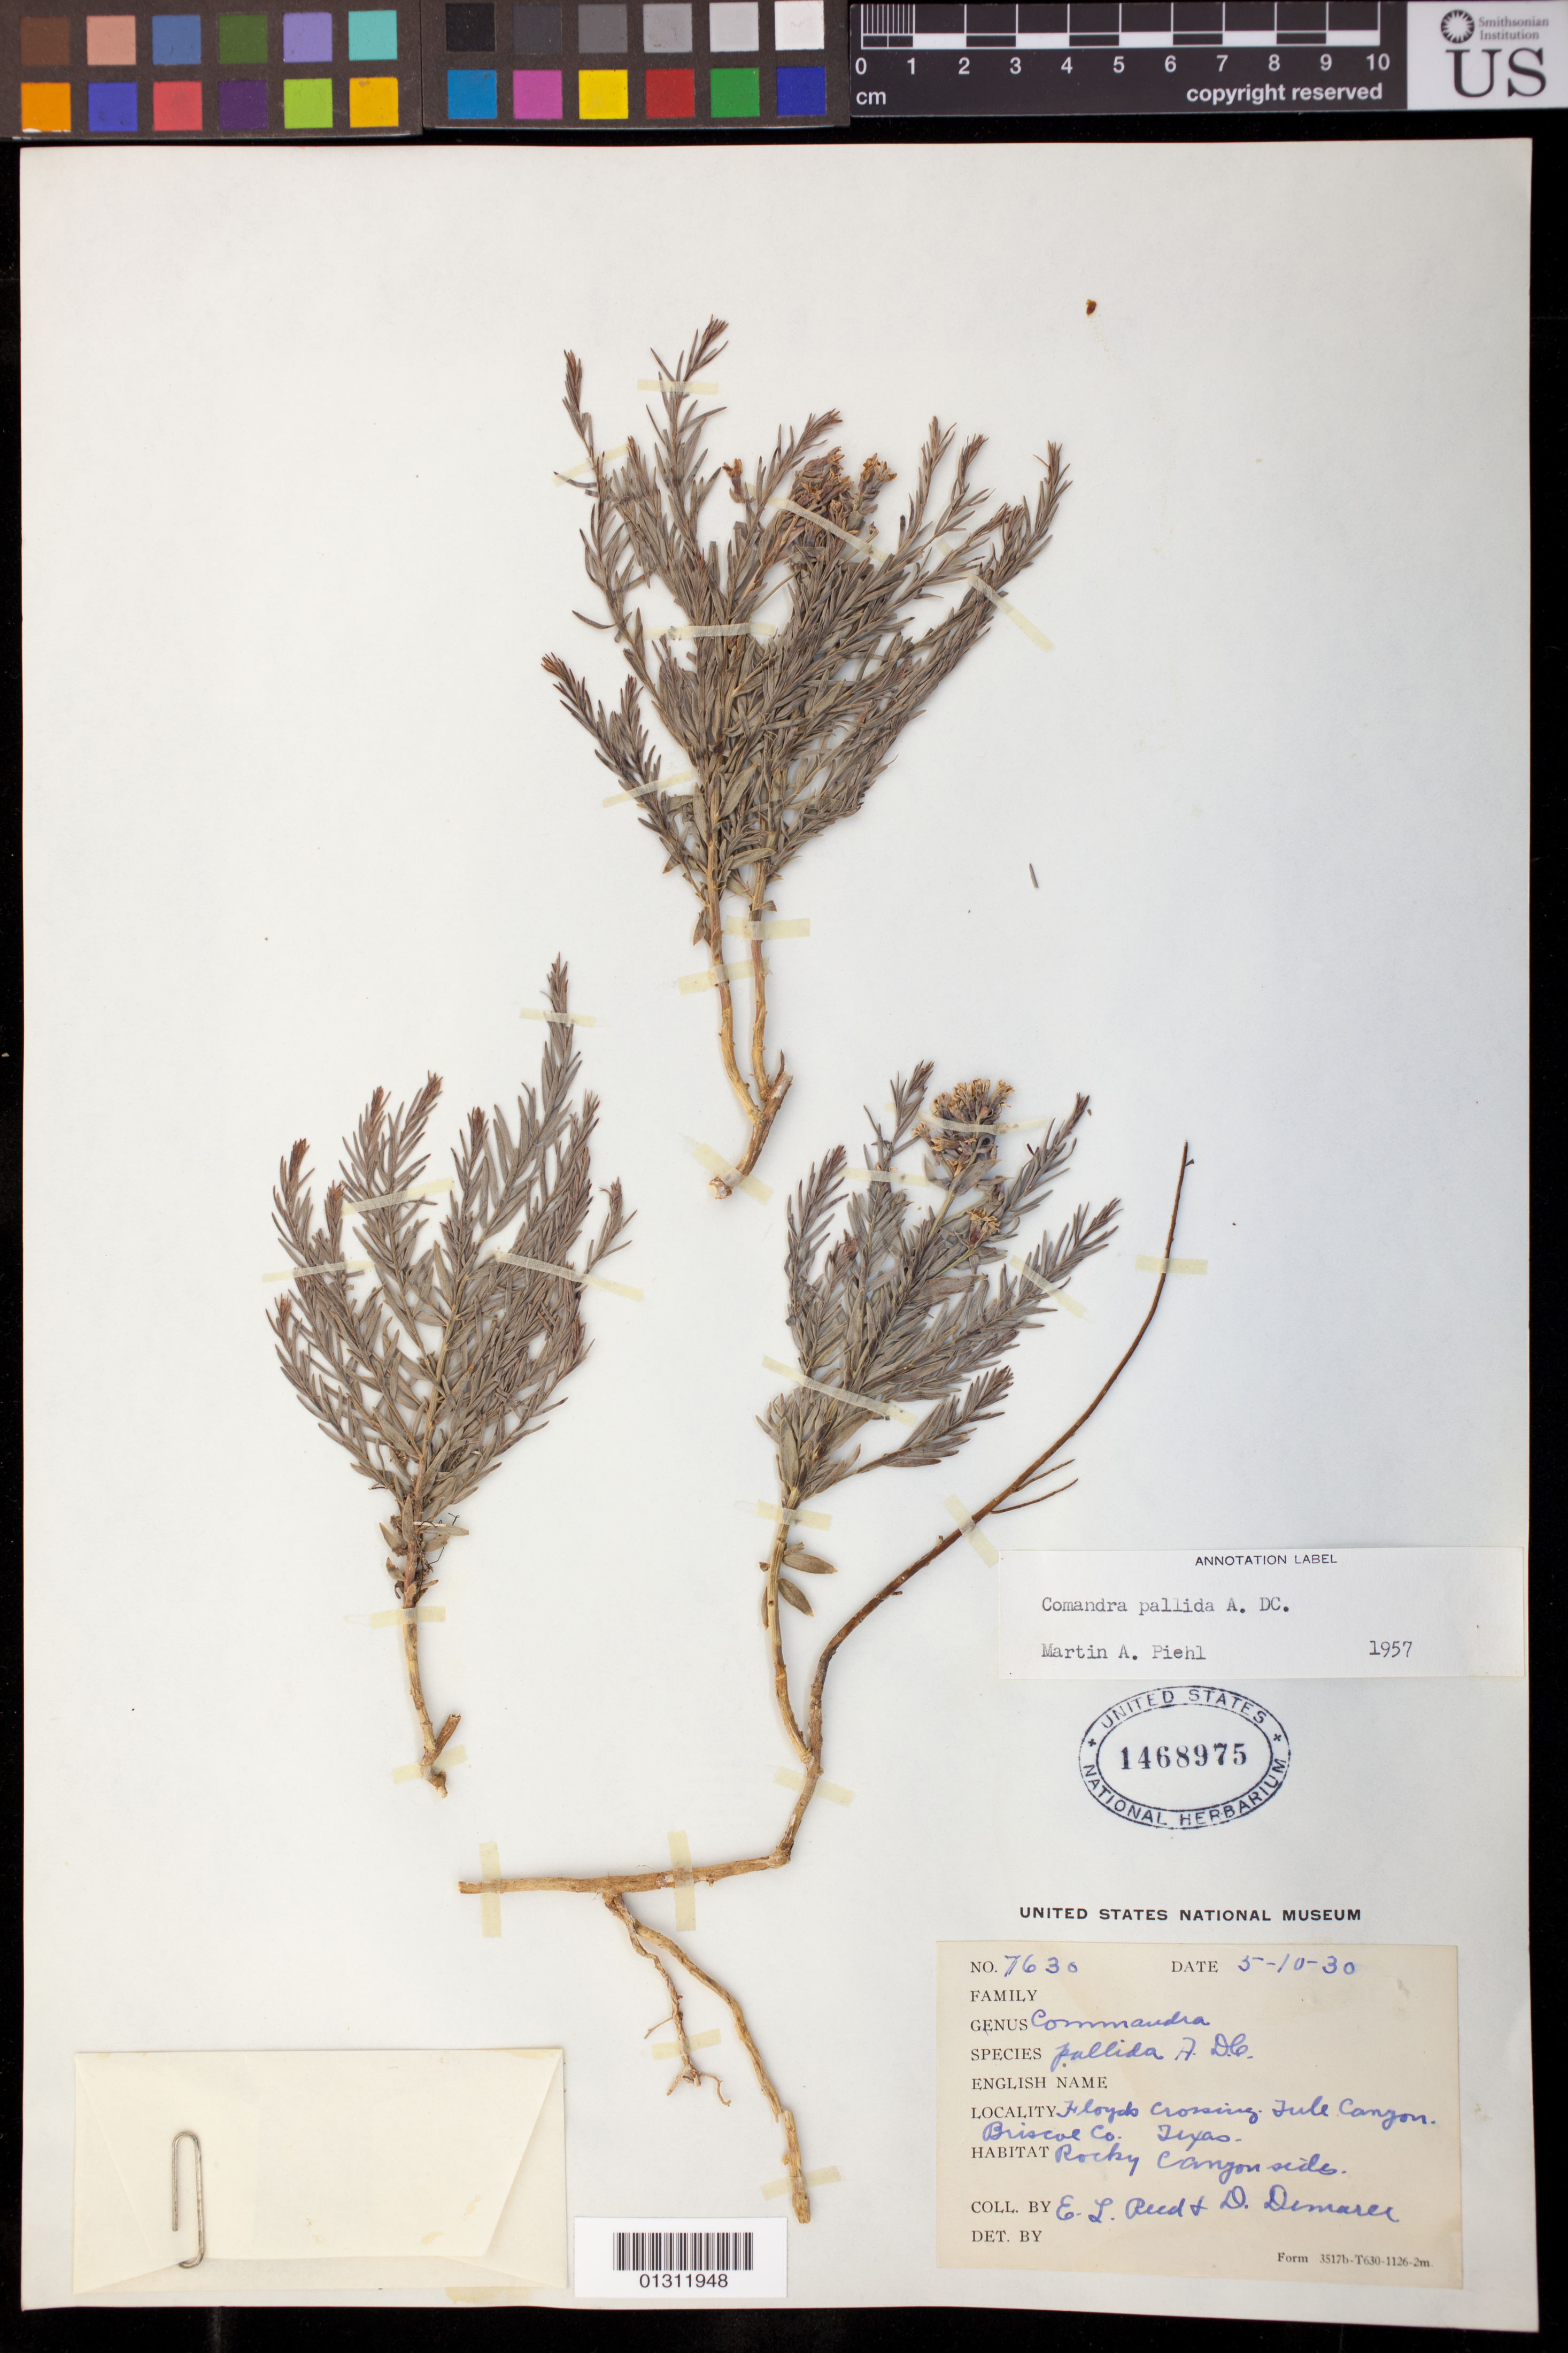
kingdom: Plantae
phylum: Tracheophyta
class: Magnoliopsida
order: Santalales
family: Comandraceae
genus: Comandra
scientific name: Comandra pallida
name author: A. DC.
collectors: E. Reed & D. Demaree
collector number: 7630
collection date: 1930-05-10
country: United States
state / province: Texas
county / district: Briscoe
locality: Floyds Crossing. Tule Canyon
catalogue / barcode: US 1468975